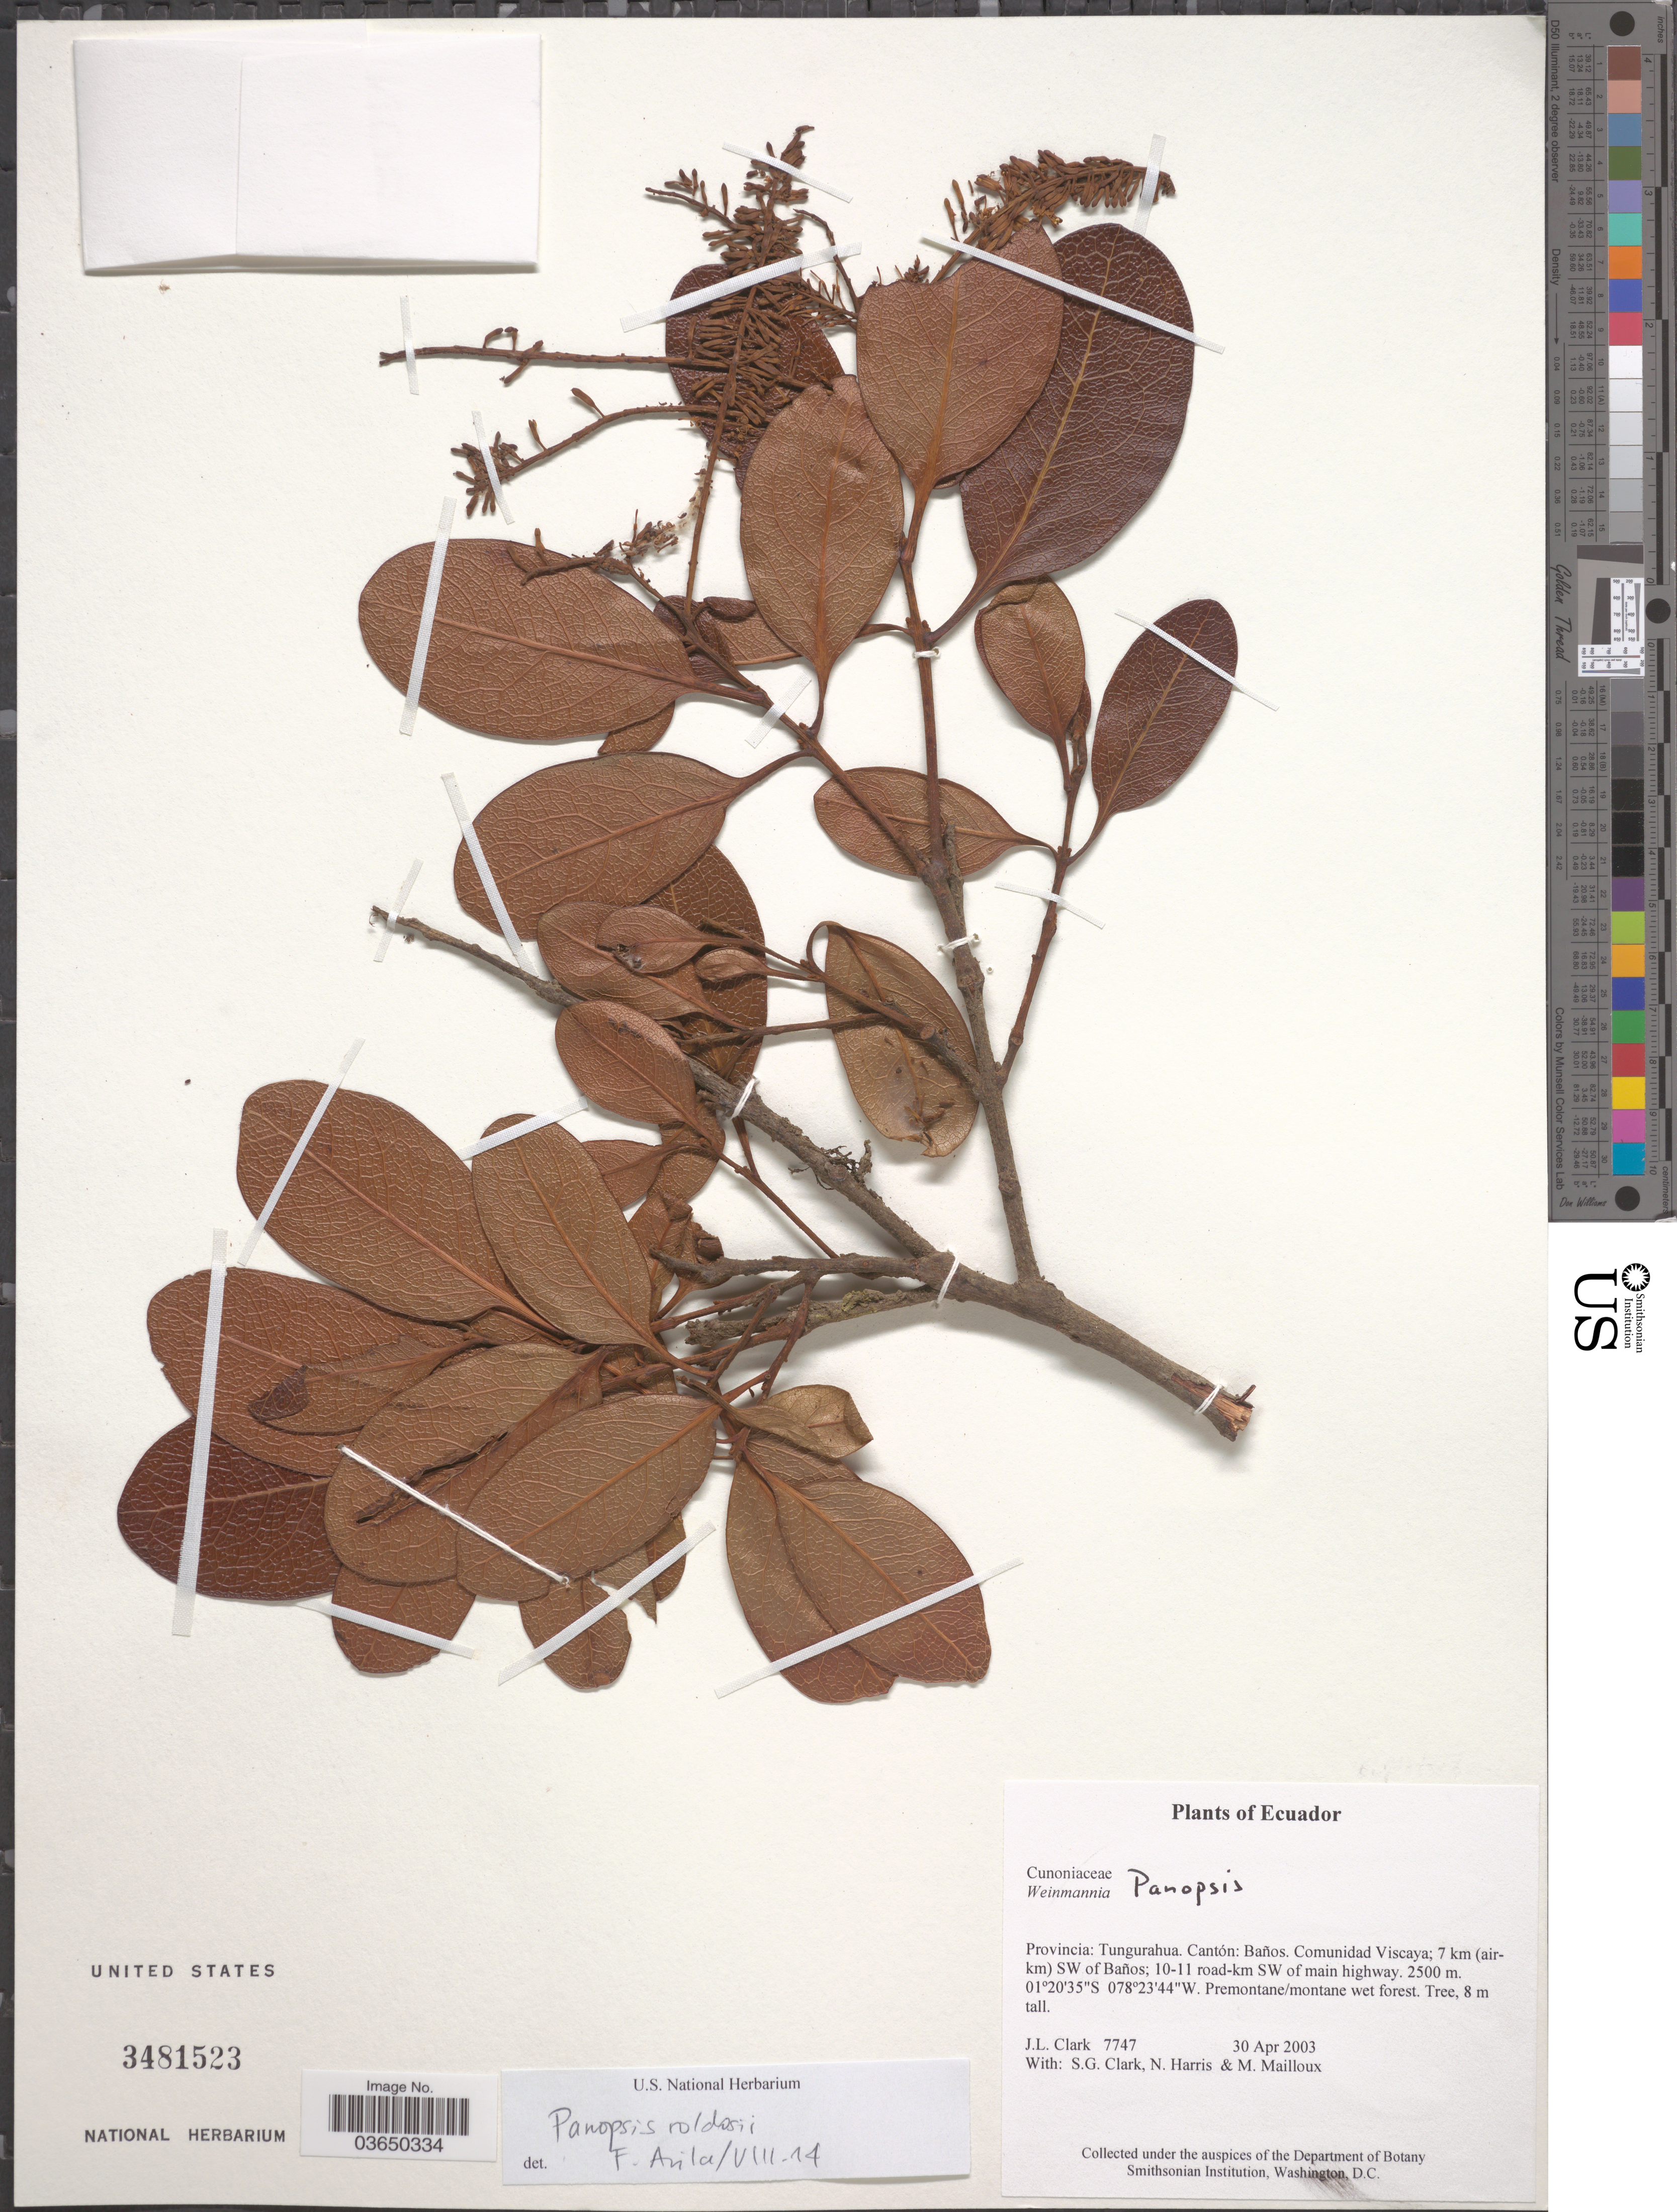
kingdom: Plantae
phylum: Tracheophyta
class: Magnoliopsida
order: Proteales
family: Proteaceae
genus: Panopsis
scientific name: Panopsis roldosii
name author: Bonifaz et al.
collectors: J. L. Clark, S. G. Clark, N. Harris & M. Mailloux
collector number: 7747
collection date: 2003-04-30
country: Ecuador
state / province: Tungurahua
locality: Cantón: Baños. Comunidad Viscaya; 7 km (airkm) SW of Baños; 10-11 road-km SW of main highway.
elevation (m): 2500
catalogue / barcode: US 3481523